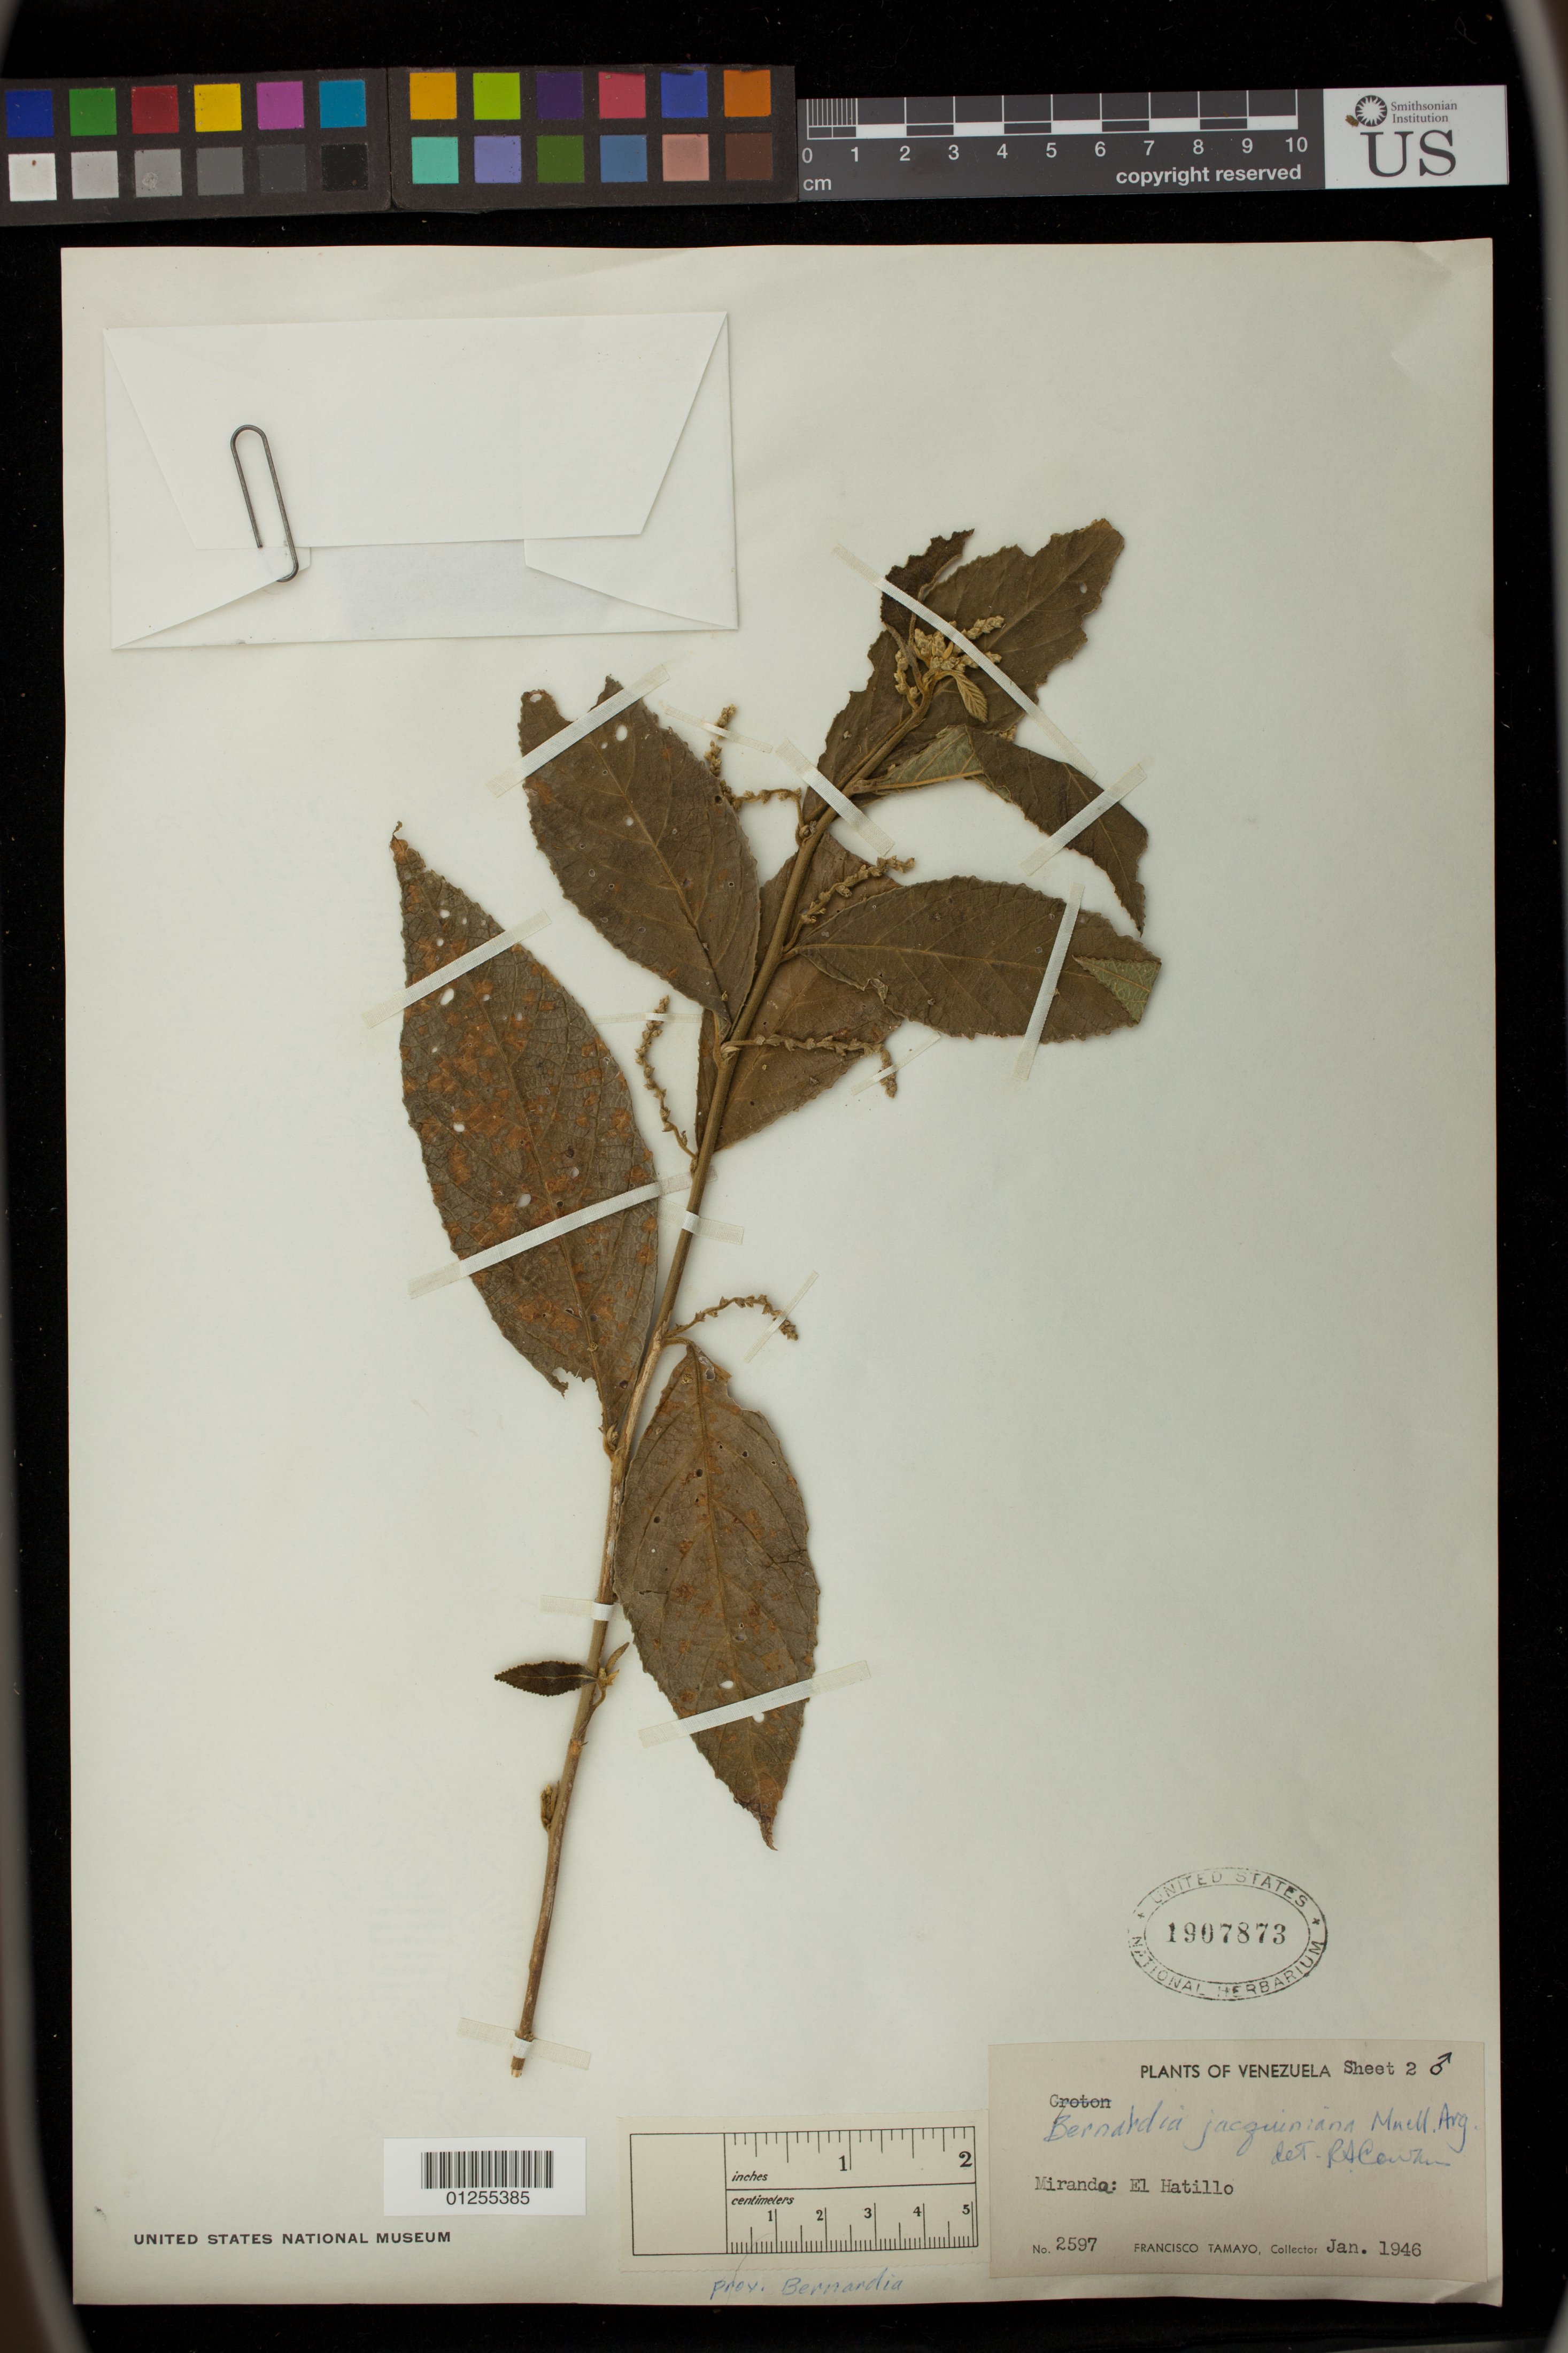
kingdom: Plantae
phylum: Tracheophyta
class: Magnoliopsida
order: Malpighiales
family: Euphorbiaceae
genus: Bernardia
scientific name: Bernardia jacquiniana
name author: Müll. Arg.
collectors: F. Tamayo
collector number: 2597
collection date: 1946-01-01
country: Venezuela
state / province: Miranda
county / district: El Hatillo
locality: El Hatillo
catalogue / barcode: US 1907873